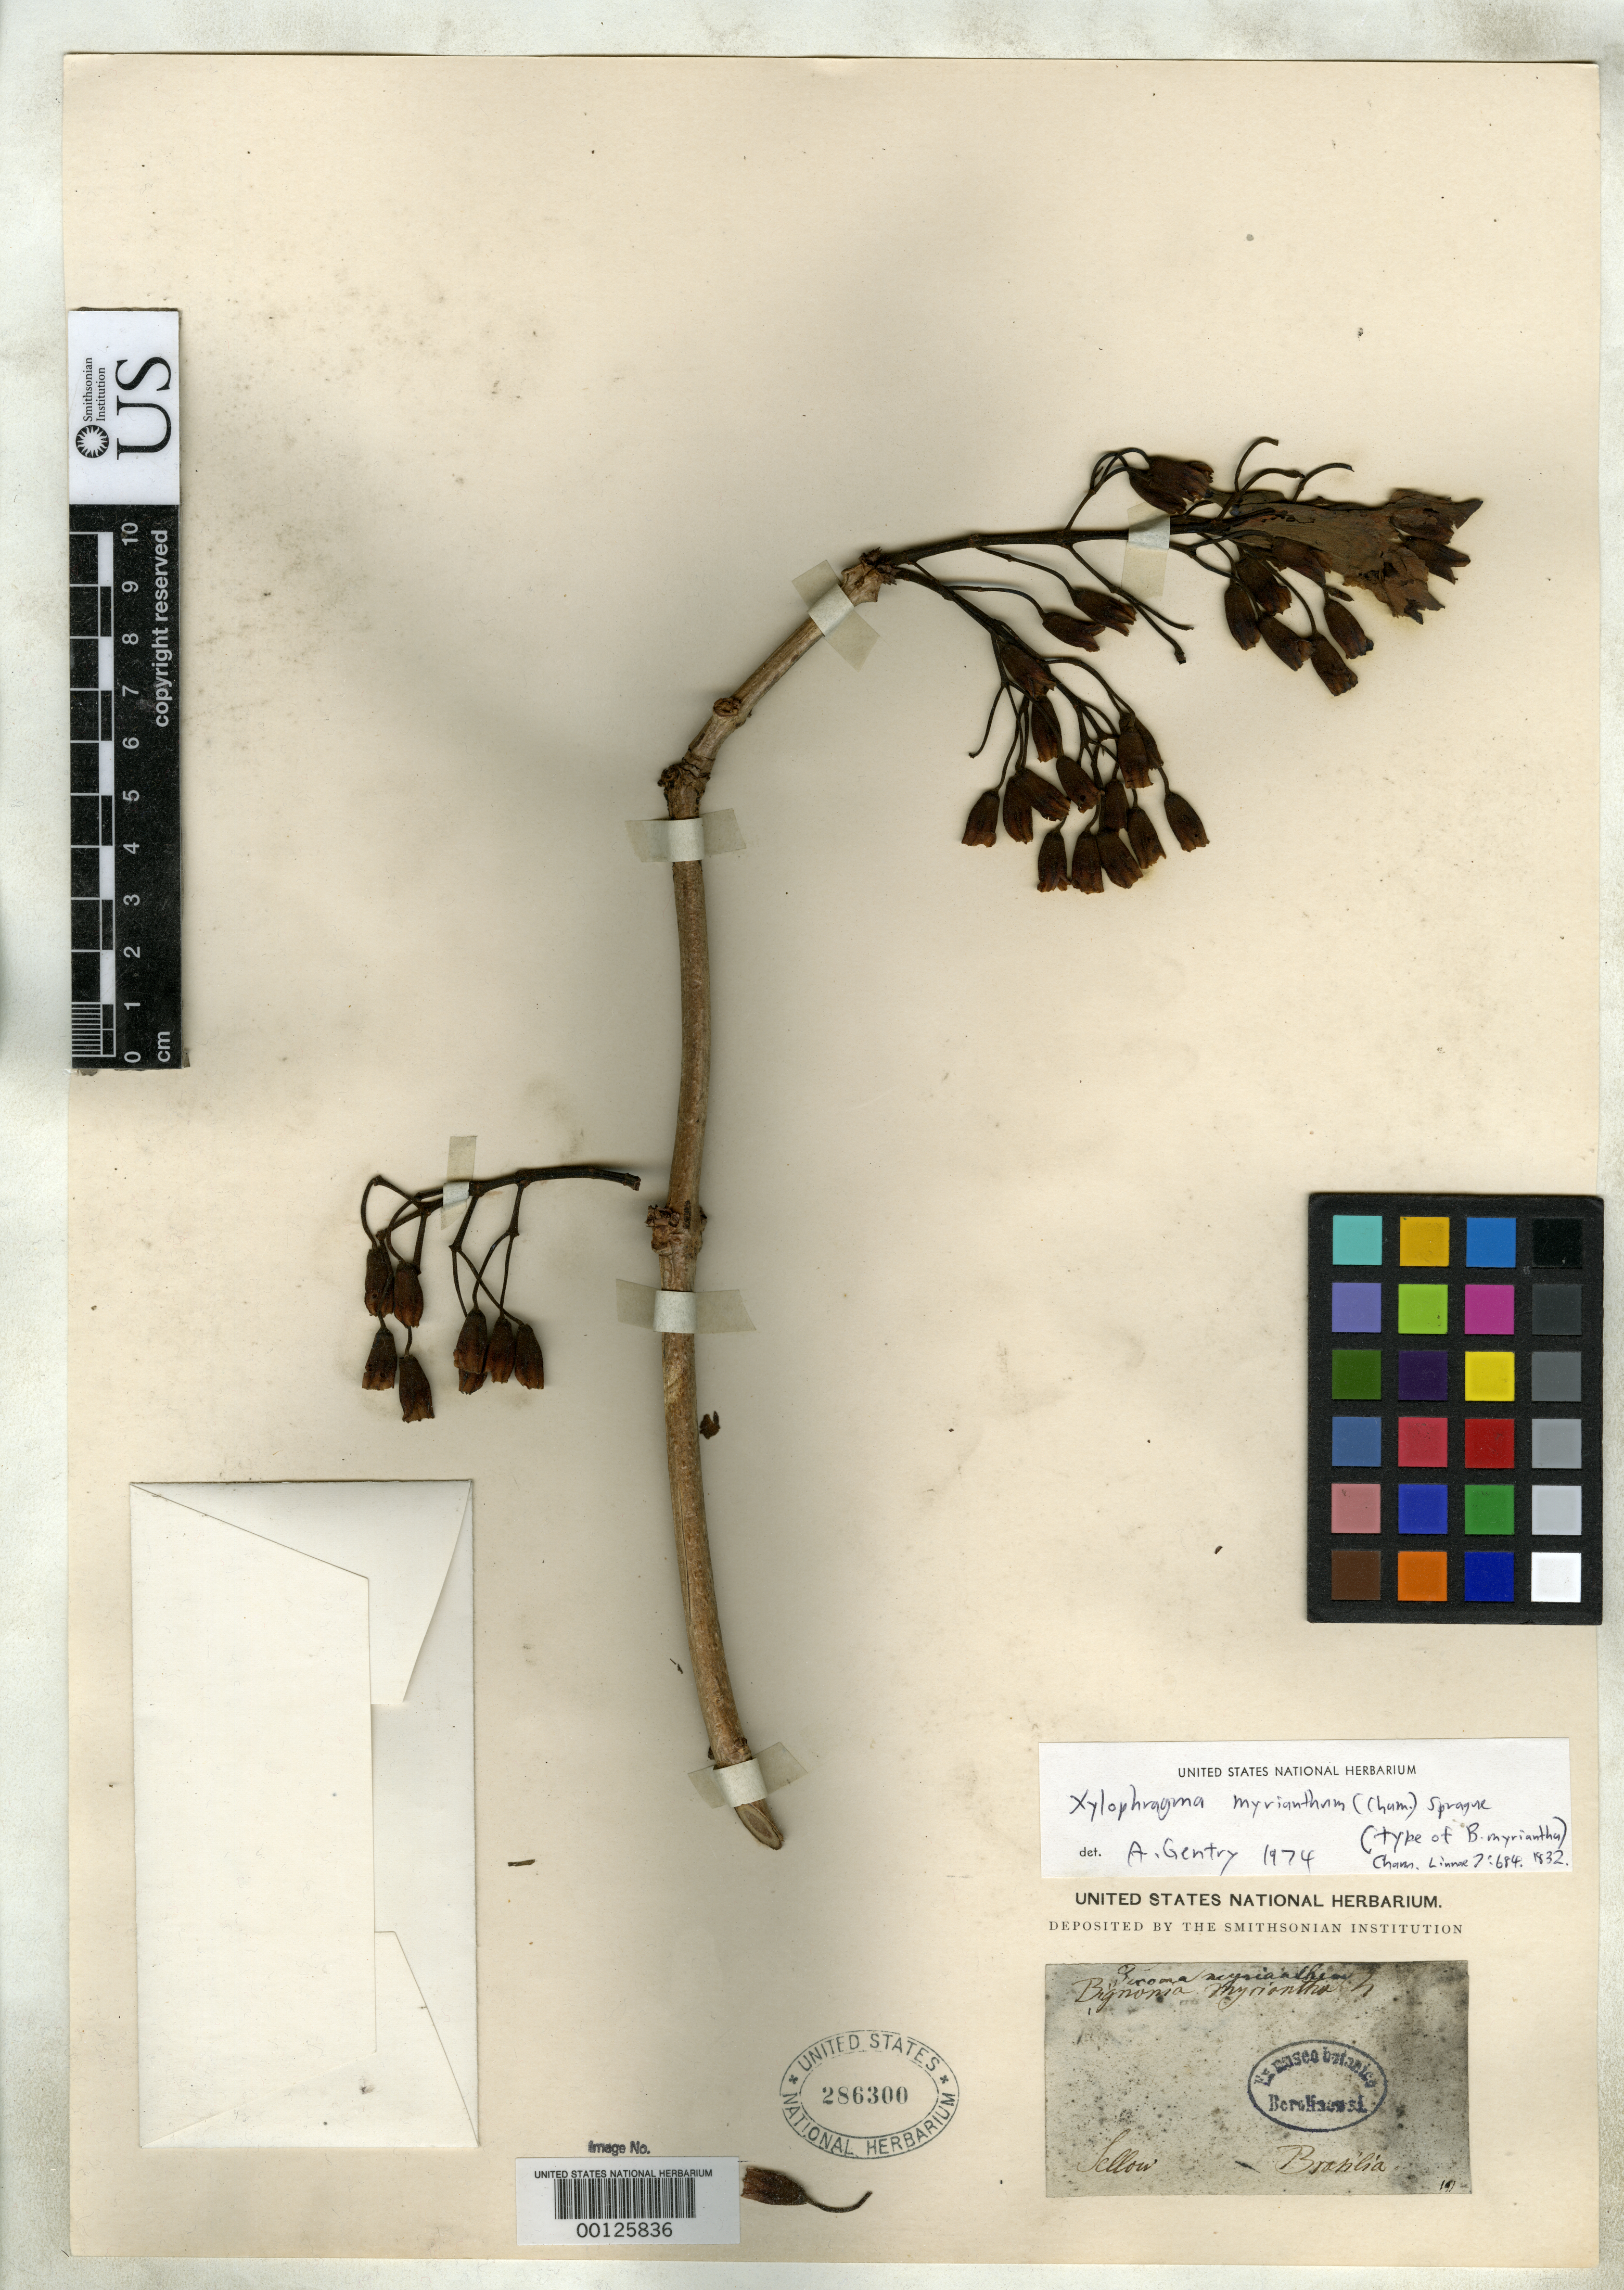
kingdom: Plantae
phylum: Tracheophyta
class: Magnoliopsida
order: Lamiales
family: Bignoniaceae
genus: Bignonia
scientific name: Bignonia myriantha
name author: Cham.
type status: Type Collection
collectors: F. Sellow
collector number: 191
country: Brazil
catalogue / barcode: US 286300